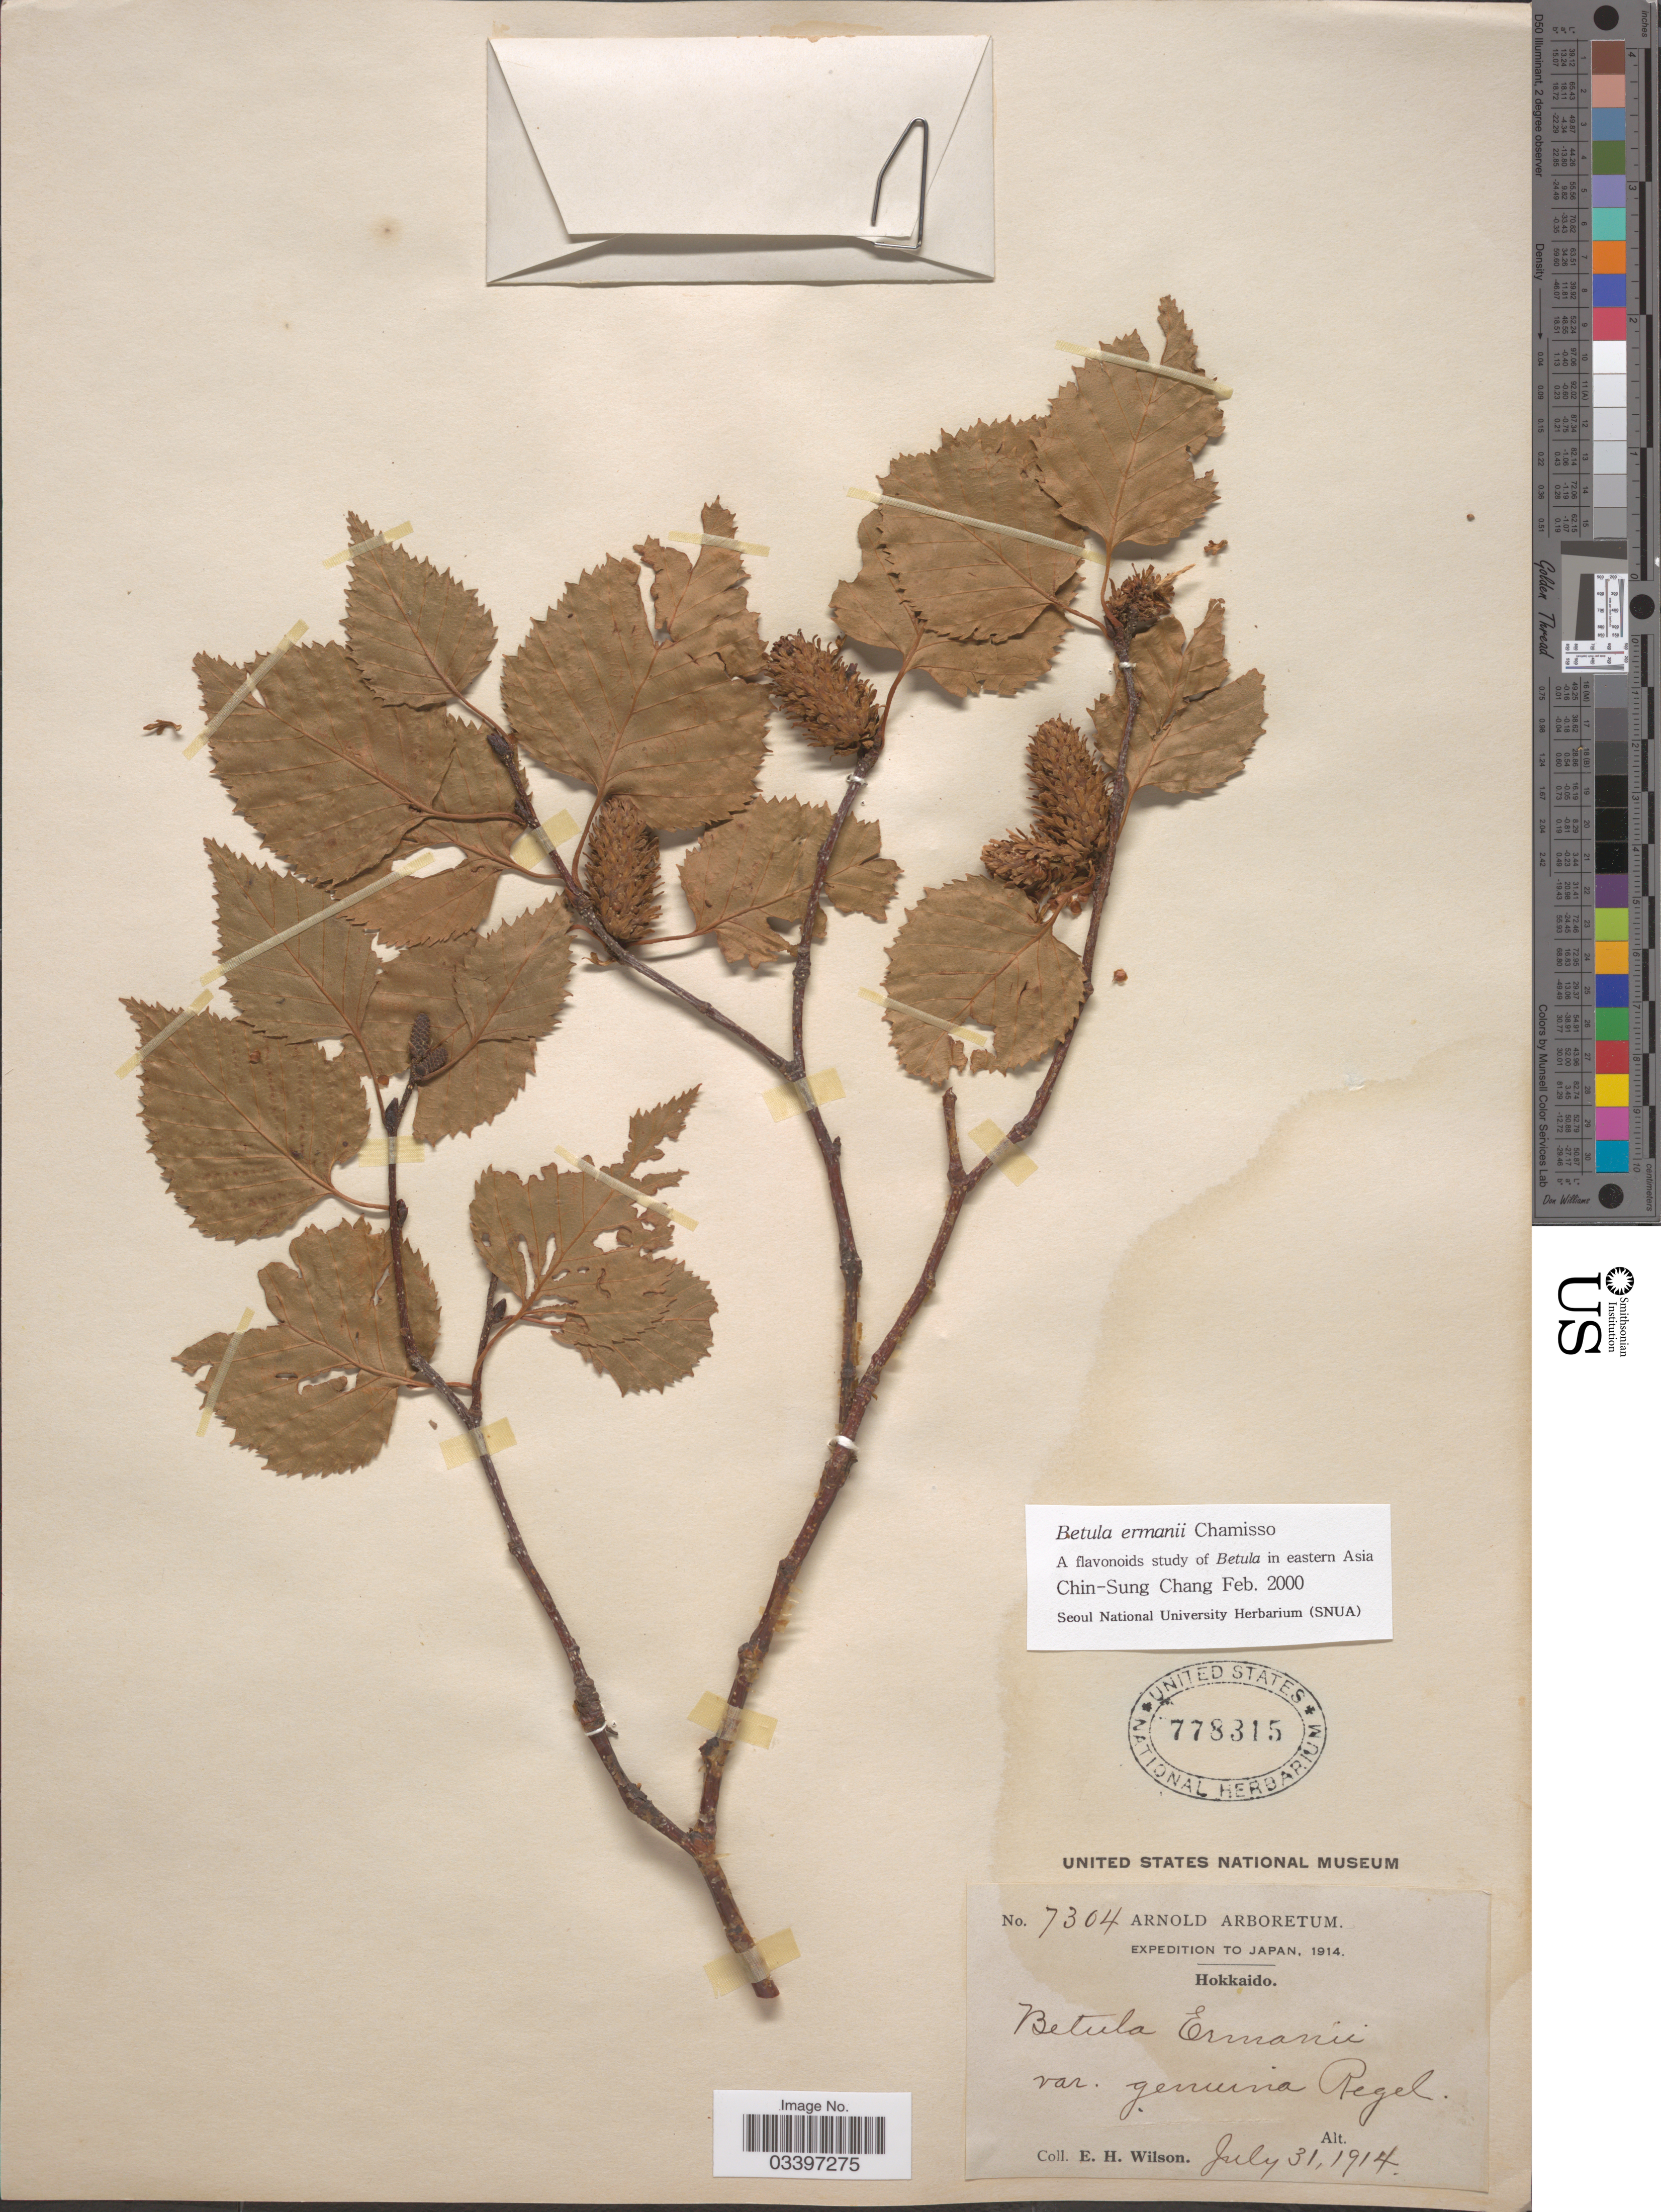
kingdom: Plantae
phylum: Tracheophyta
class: Magnoliopsida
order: Fagales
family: Betulaceae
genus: Betula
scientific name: Betula ermanii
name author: Cham.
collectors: E. Wilson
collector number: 7304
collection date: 1914-07-31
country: Japan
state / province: Hokkaidō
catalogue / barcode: US 778315